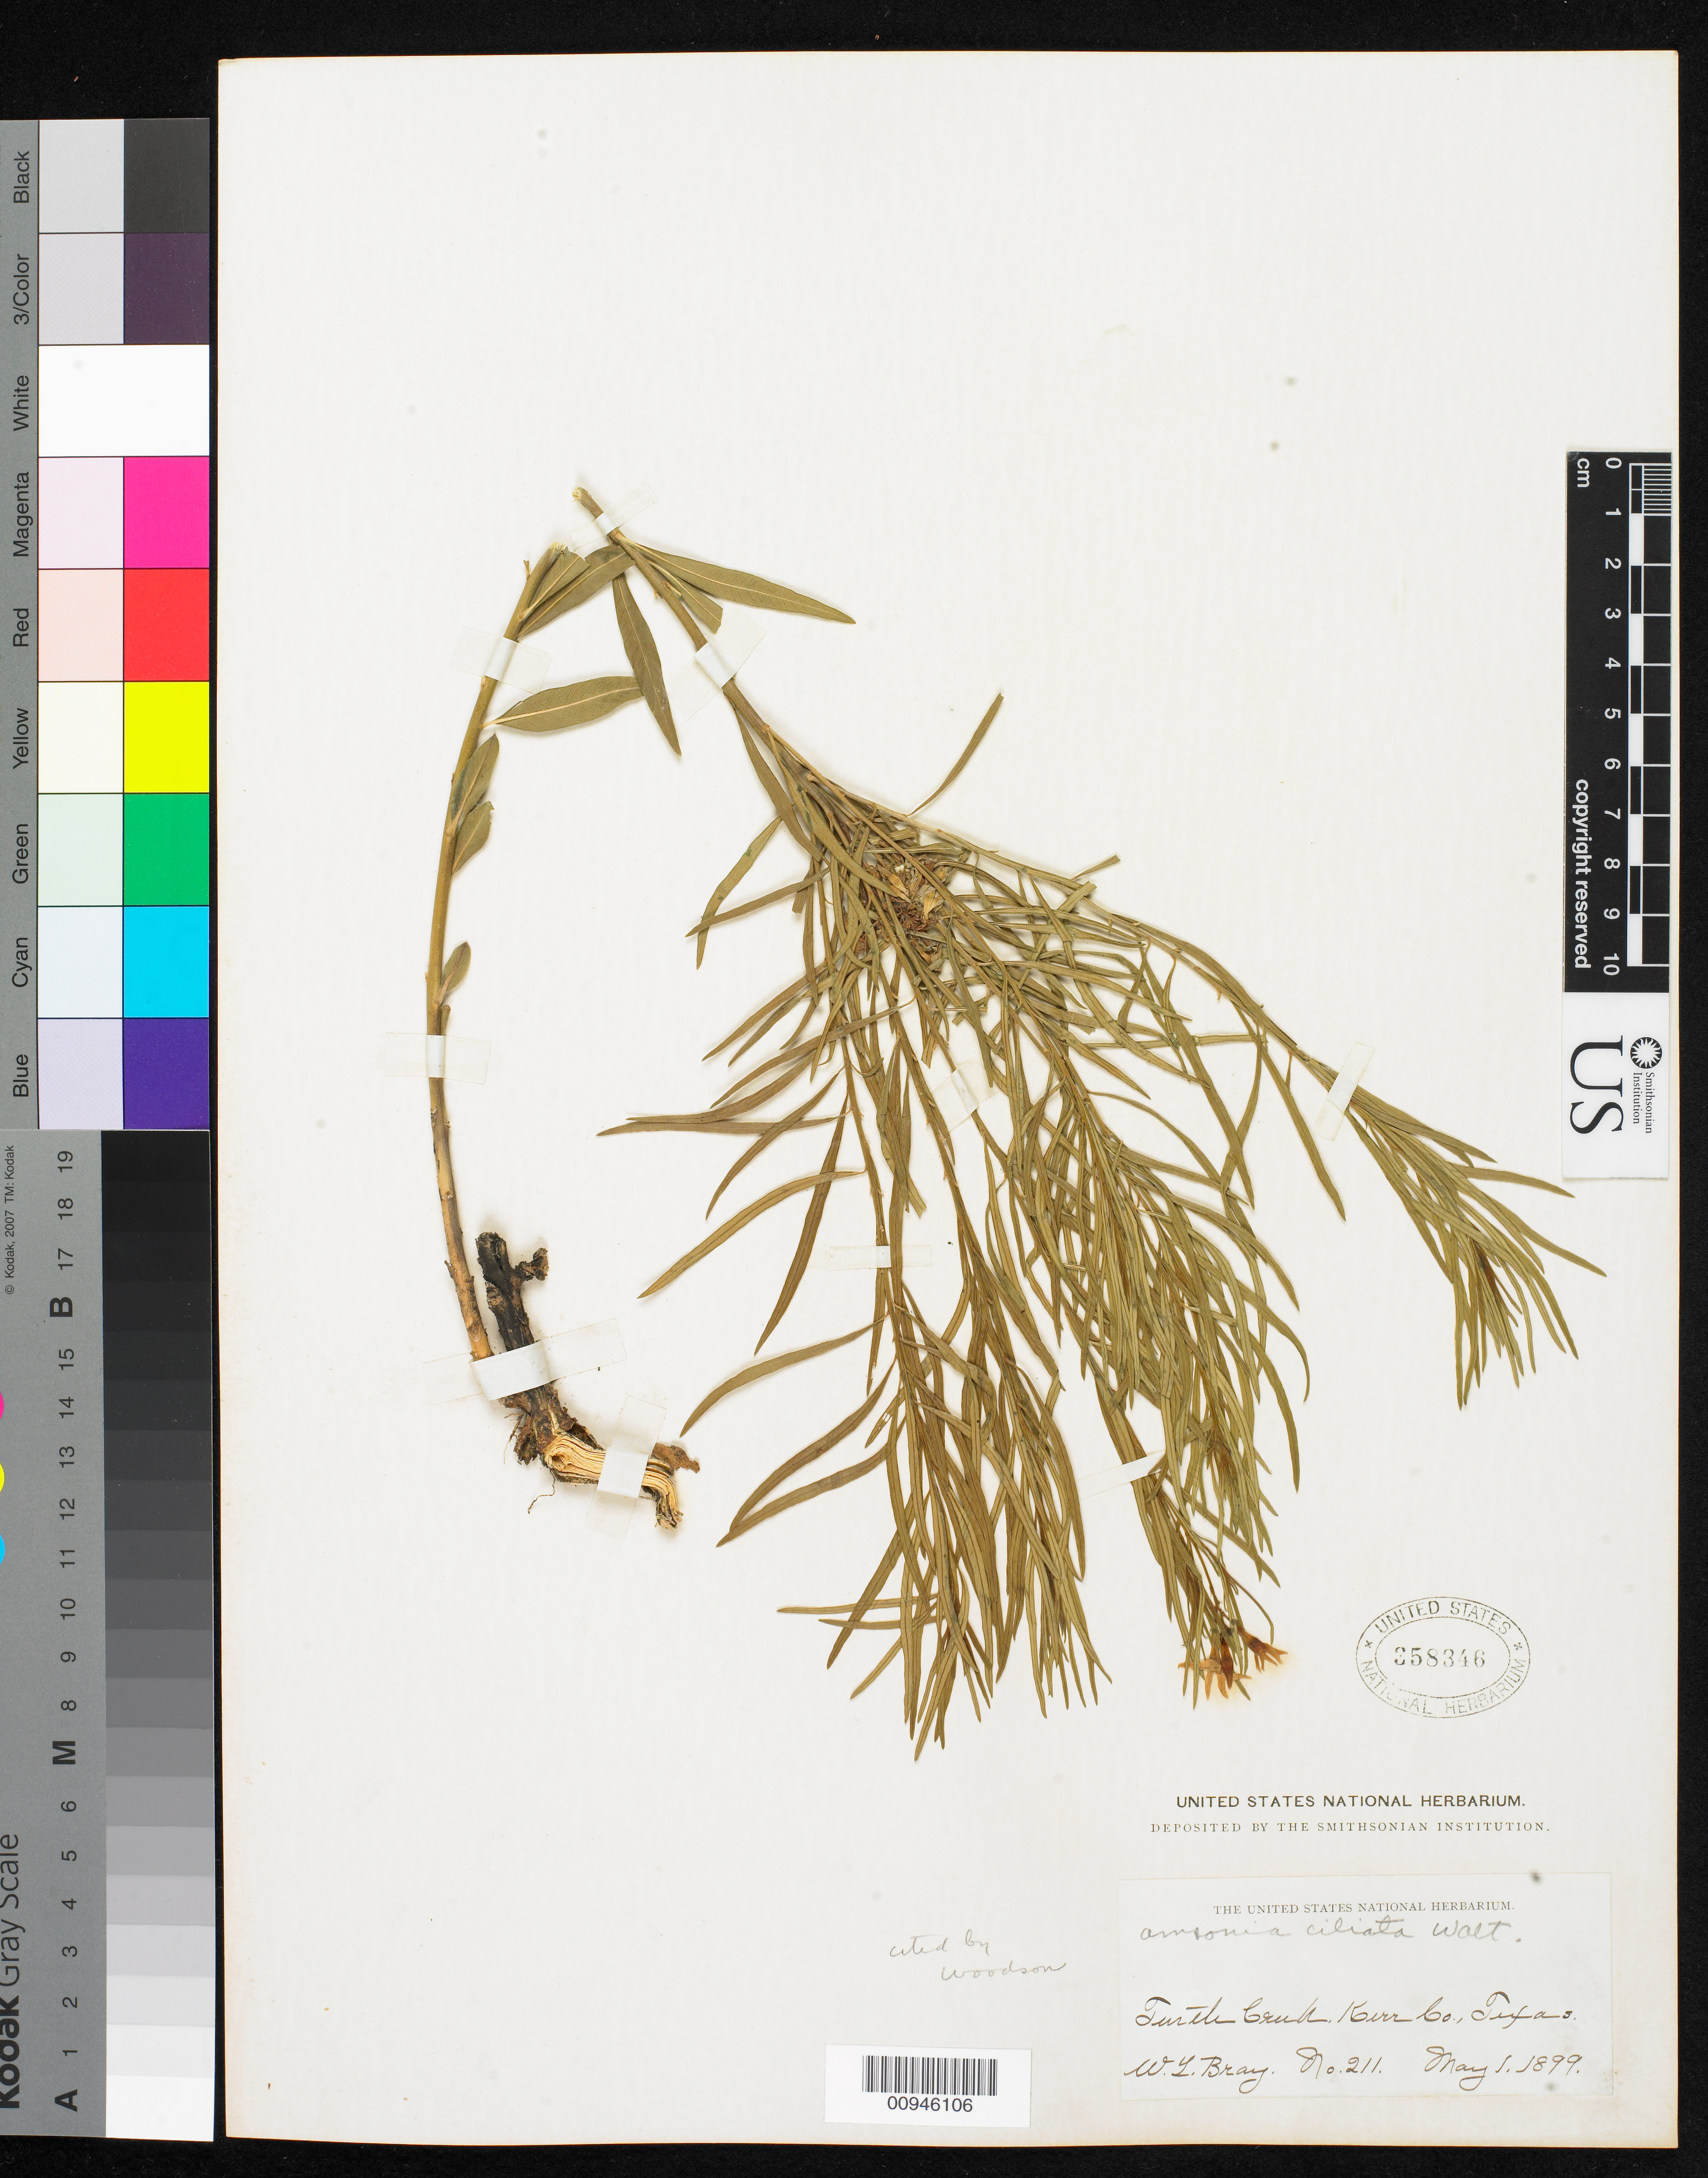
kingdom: Plantae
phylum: Tracheophyta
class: Magnoliopsida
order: Gentianales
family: Apocynaceae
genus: Amsonia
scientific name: Amsonia texana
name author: (A. Gray) A. Heller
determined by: Sorrie, B. A.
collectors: W. L. Bray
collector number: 211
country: United States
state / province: Texas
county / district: Kerr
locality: Turtle Creek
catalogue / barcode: US 358346